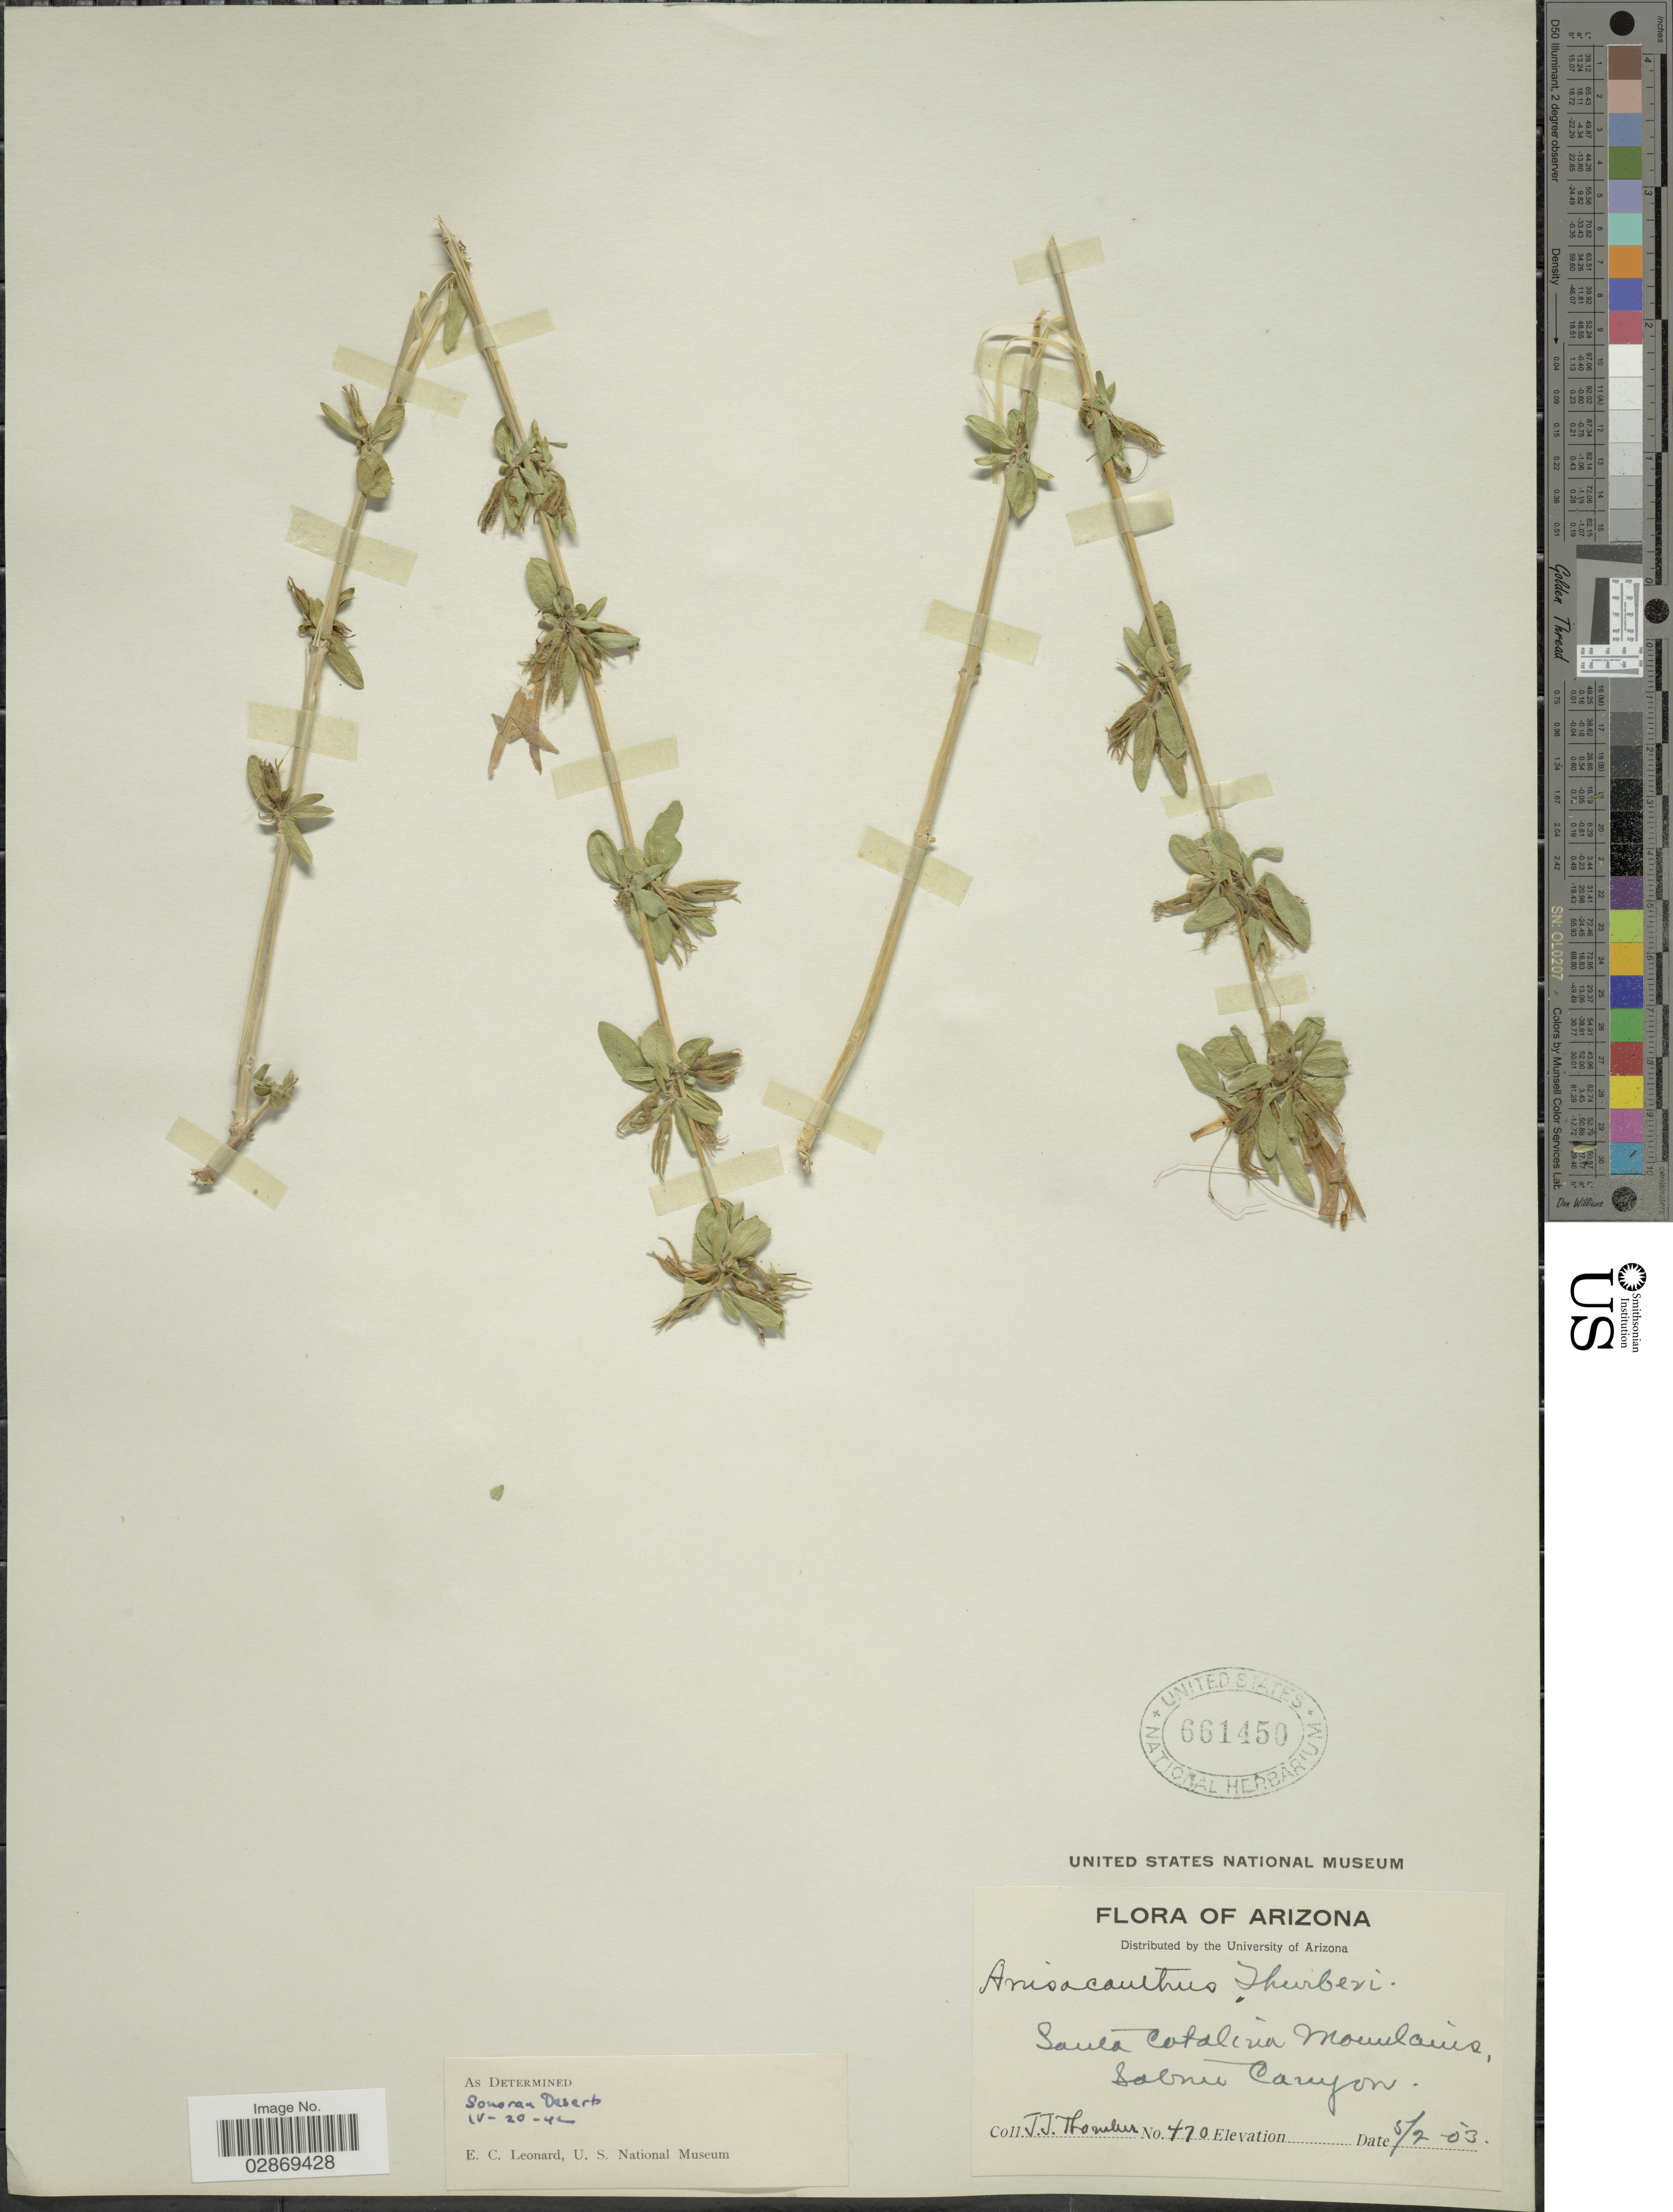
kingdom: Plantae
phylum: Tracheophyta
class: Magnoliopsida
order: Lamiales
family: Acanthaceae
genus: Anisacanthus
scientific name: Anisacanthus thurberi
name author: (Torr.) A. Gray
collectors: J. Thornber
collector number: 470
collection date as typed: Transcribed d/m/y: 2/5/3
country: United States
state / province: Arizona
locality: Santa Catalina Mountains, Sabino Canyon.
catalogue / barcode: US 661450